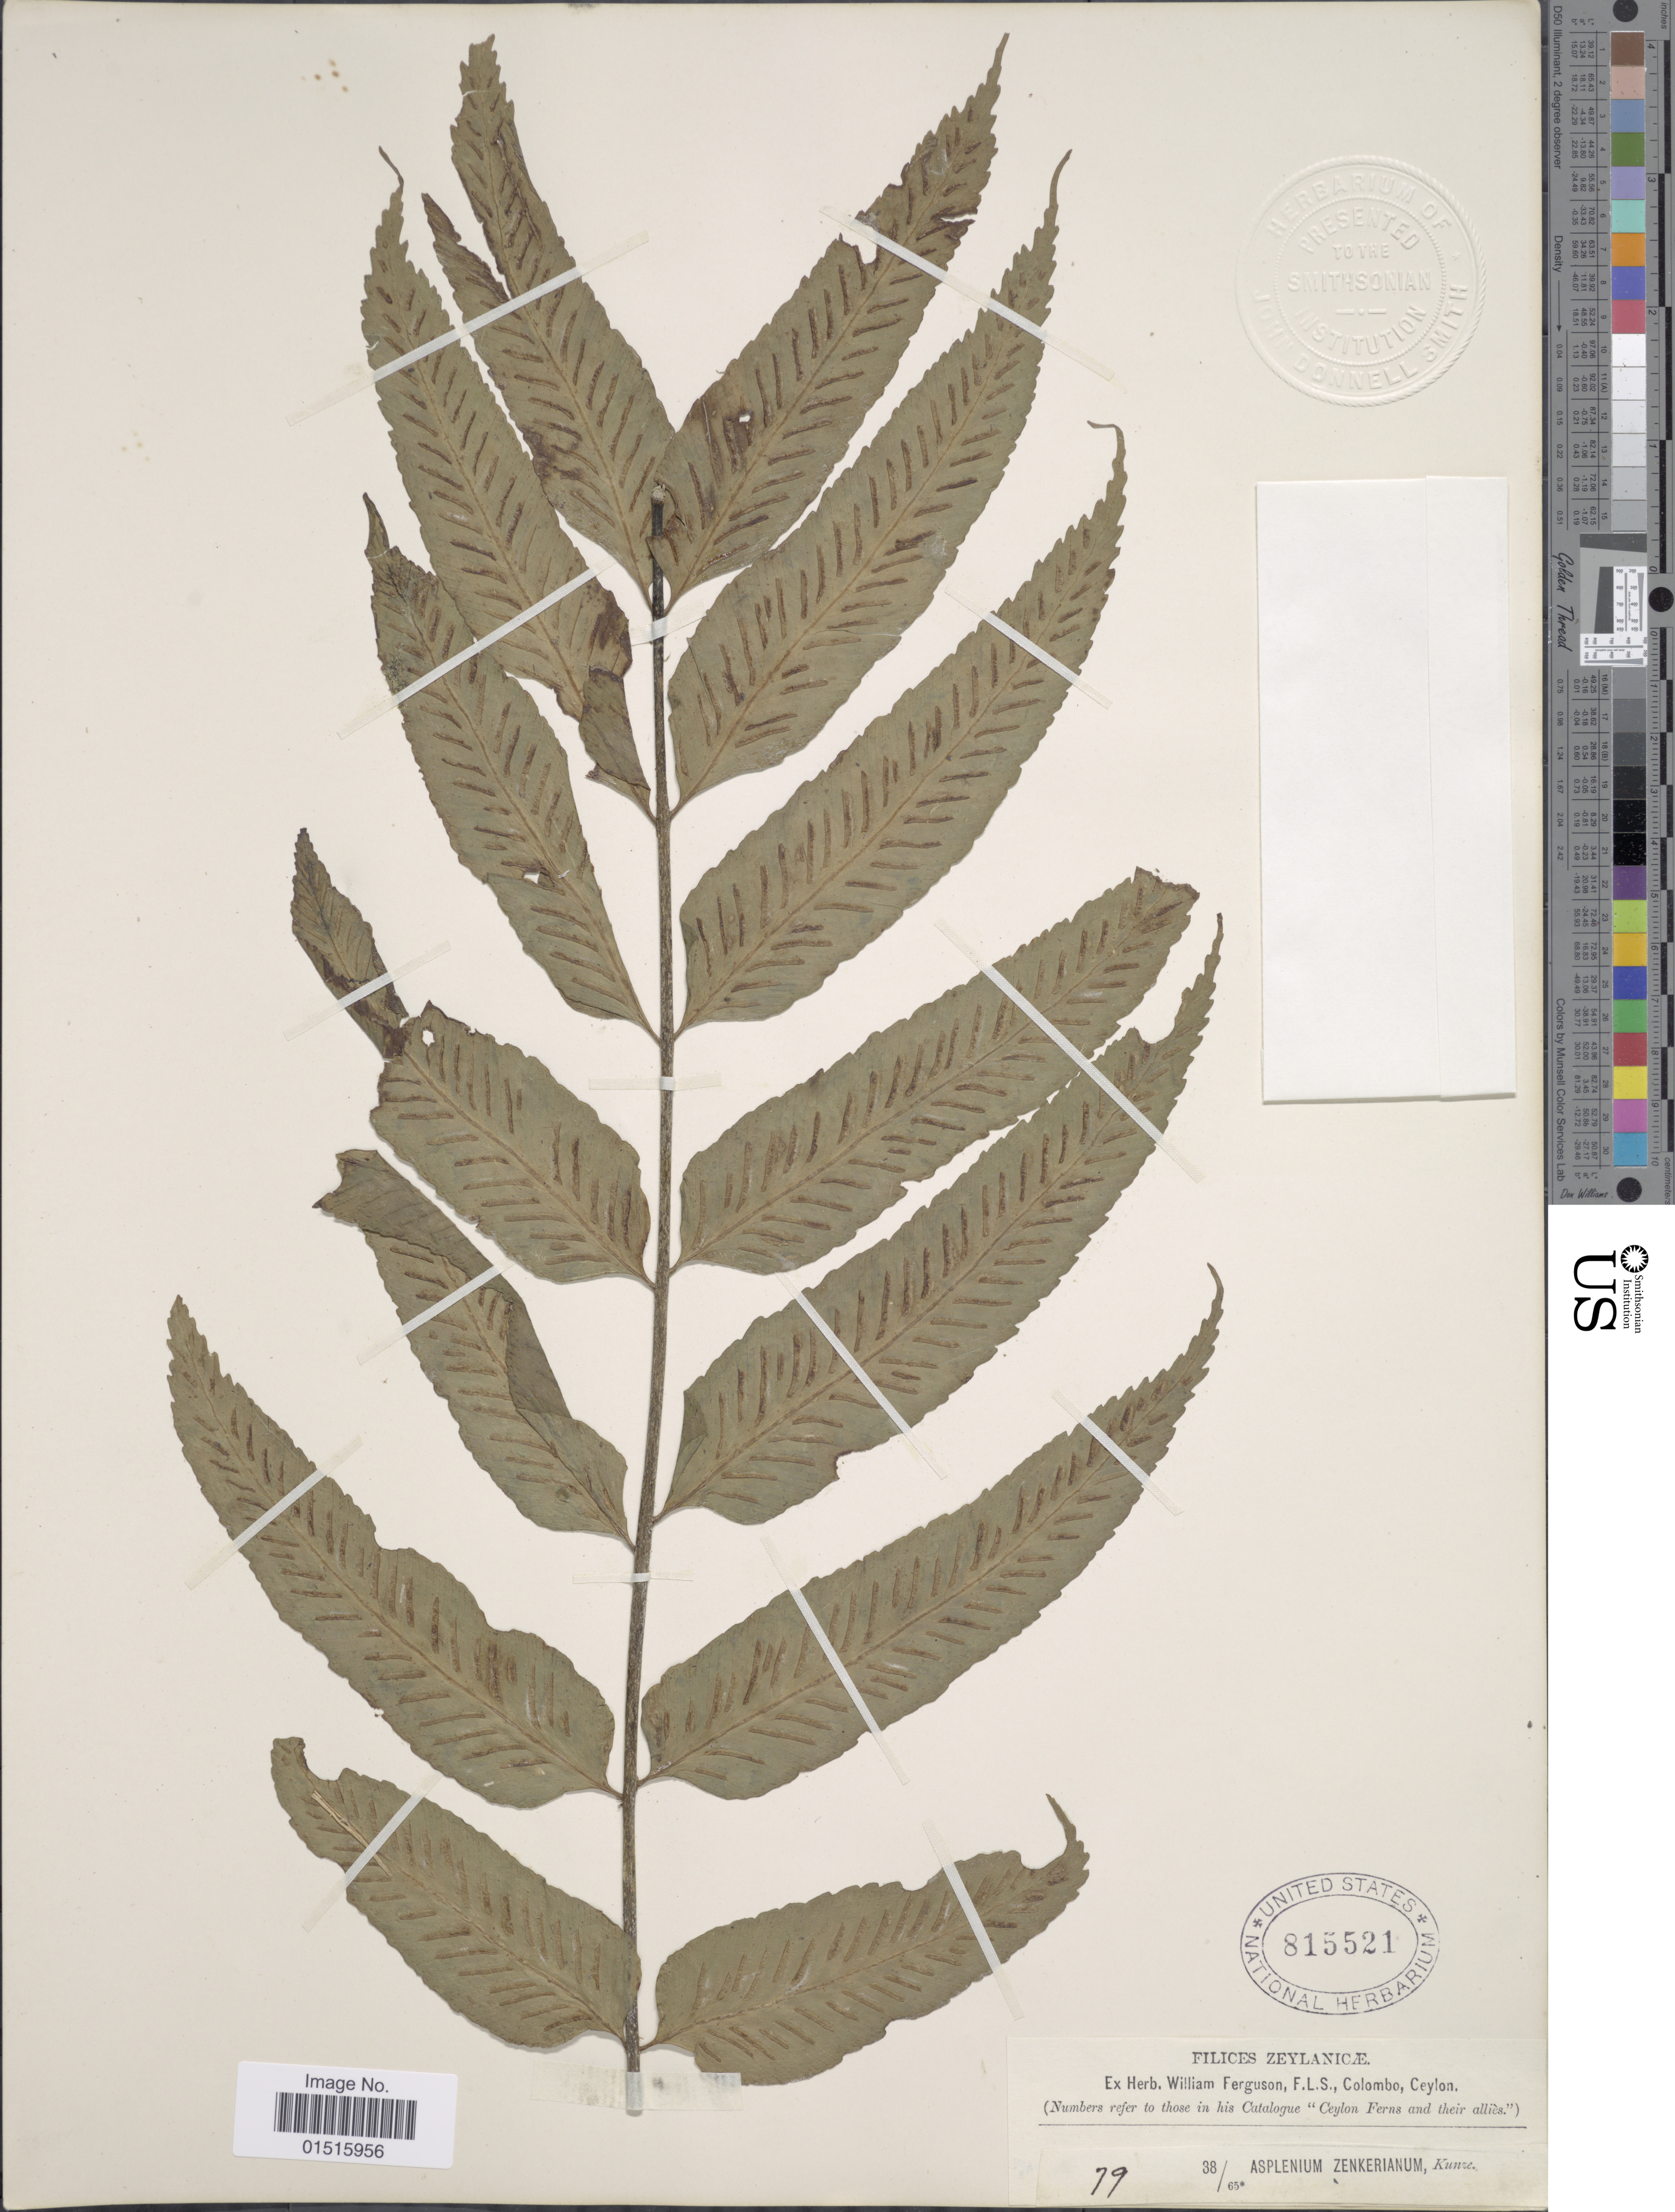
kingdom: Plantae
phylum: Tracheophyta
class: Polypodiopsida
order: Polypodiales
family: Aspleniaceae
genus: Asplenium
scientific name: Asplenium zenkerianum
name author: Kunze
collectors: ex herb. William Ferguson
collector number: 79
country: Sri Lanka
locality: Colombo, Ceylon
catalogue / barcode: US 815521